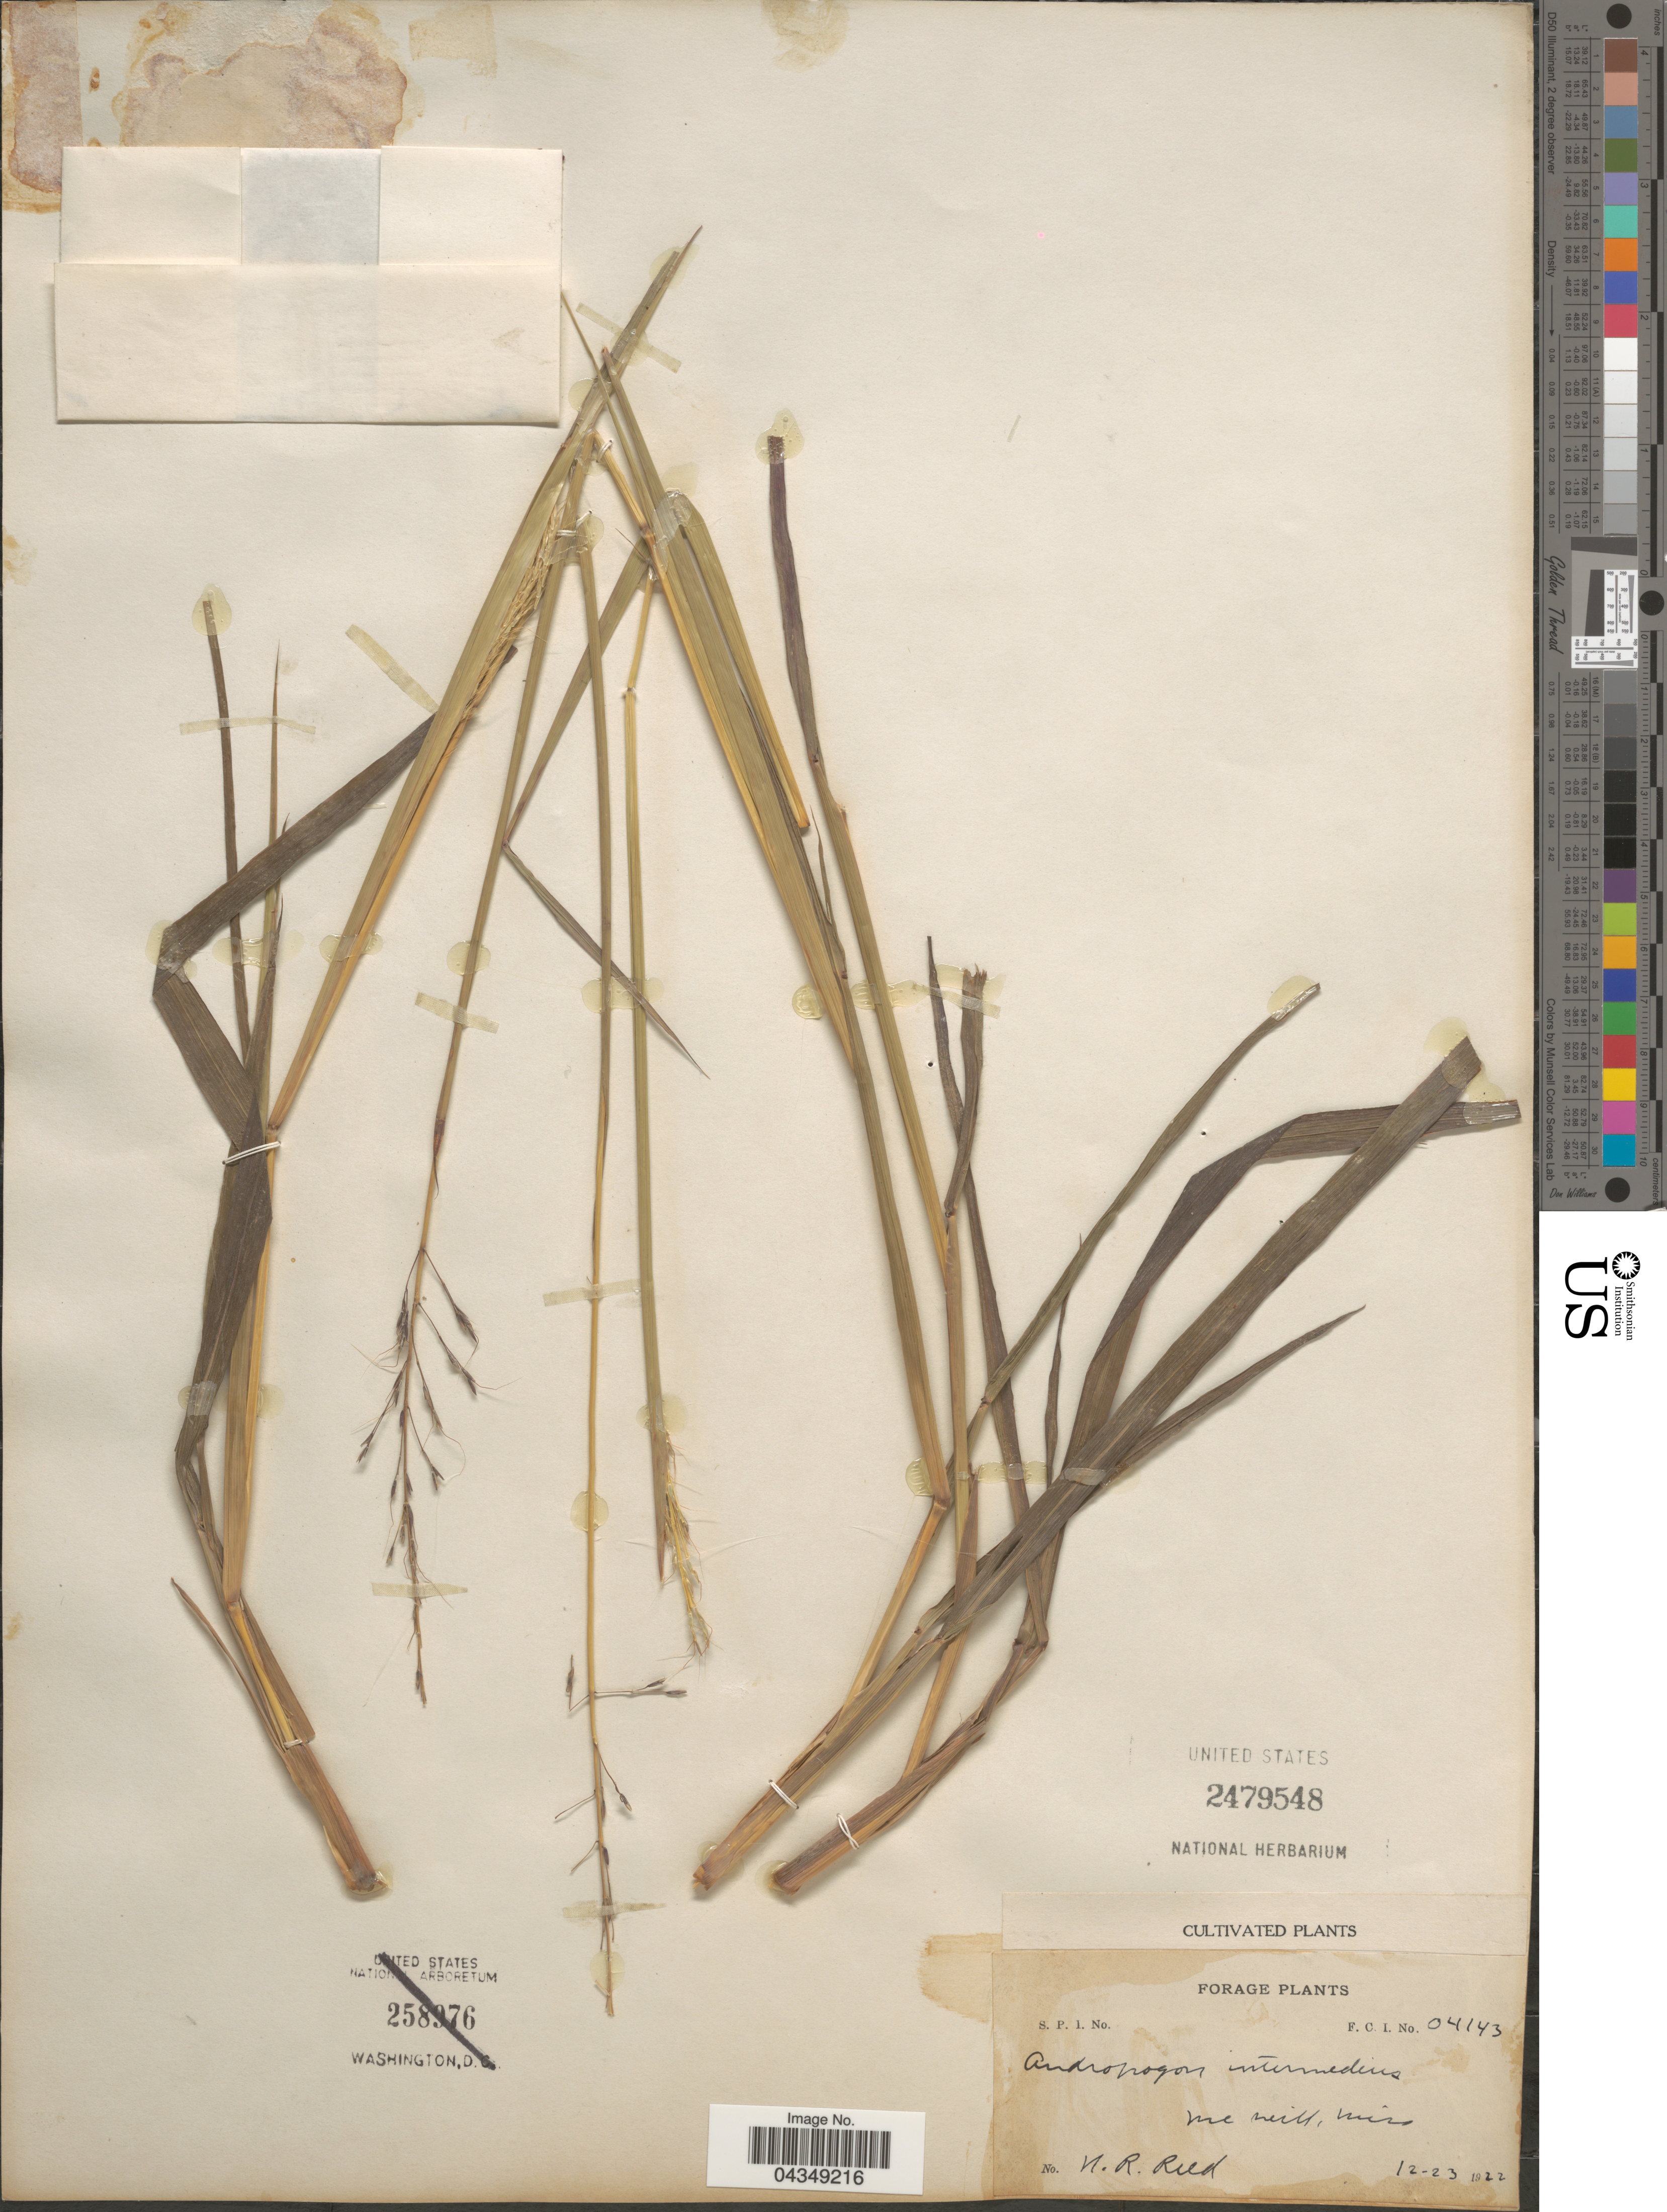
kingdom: Plantae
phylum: Tracheophyta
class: Liliopsida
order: Poales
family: Poaceae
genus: Bothriochloa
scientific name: Bothriochloa bladhii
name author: (Retz.) S.T. Blake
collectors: H. Reed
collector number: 04143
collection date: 1922-12-23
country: United States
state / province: Mississippi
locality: Mc Neill.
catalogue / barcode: US 2479548